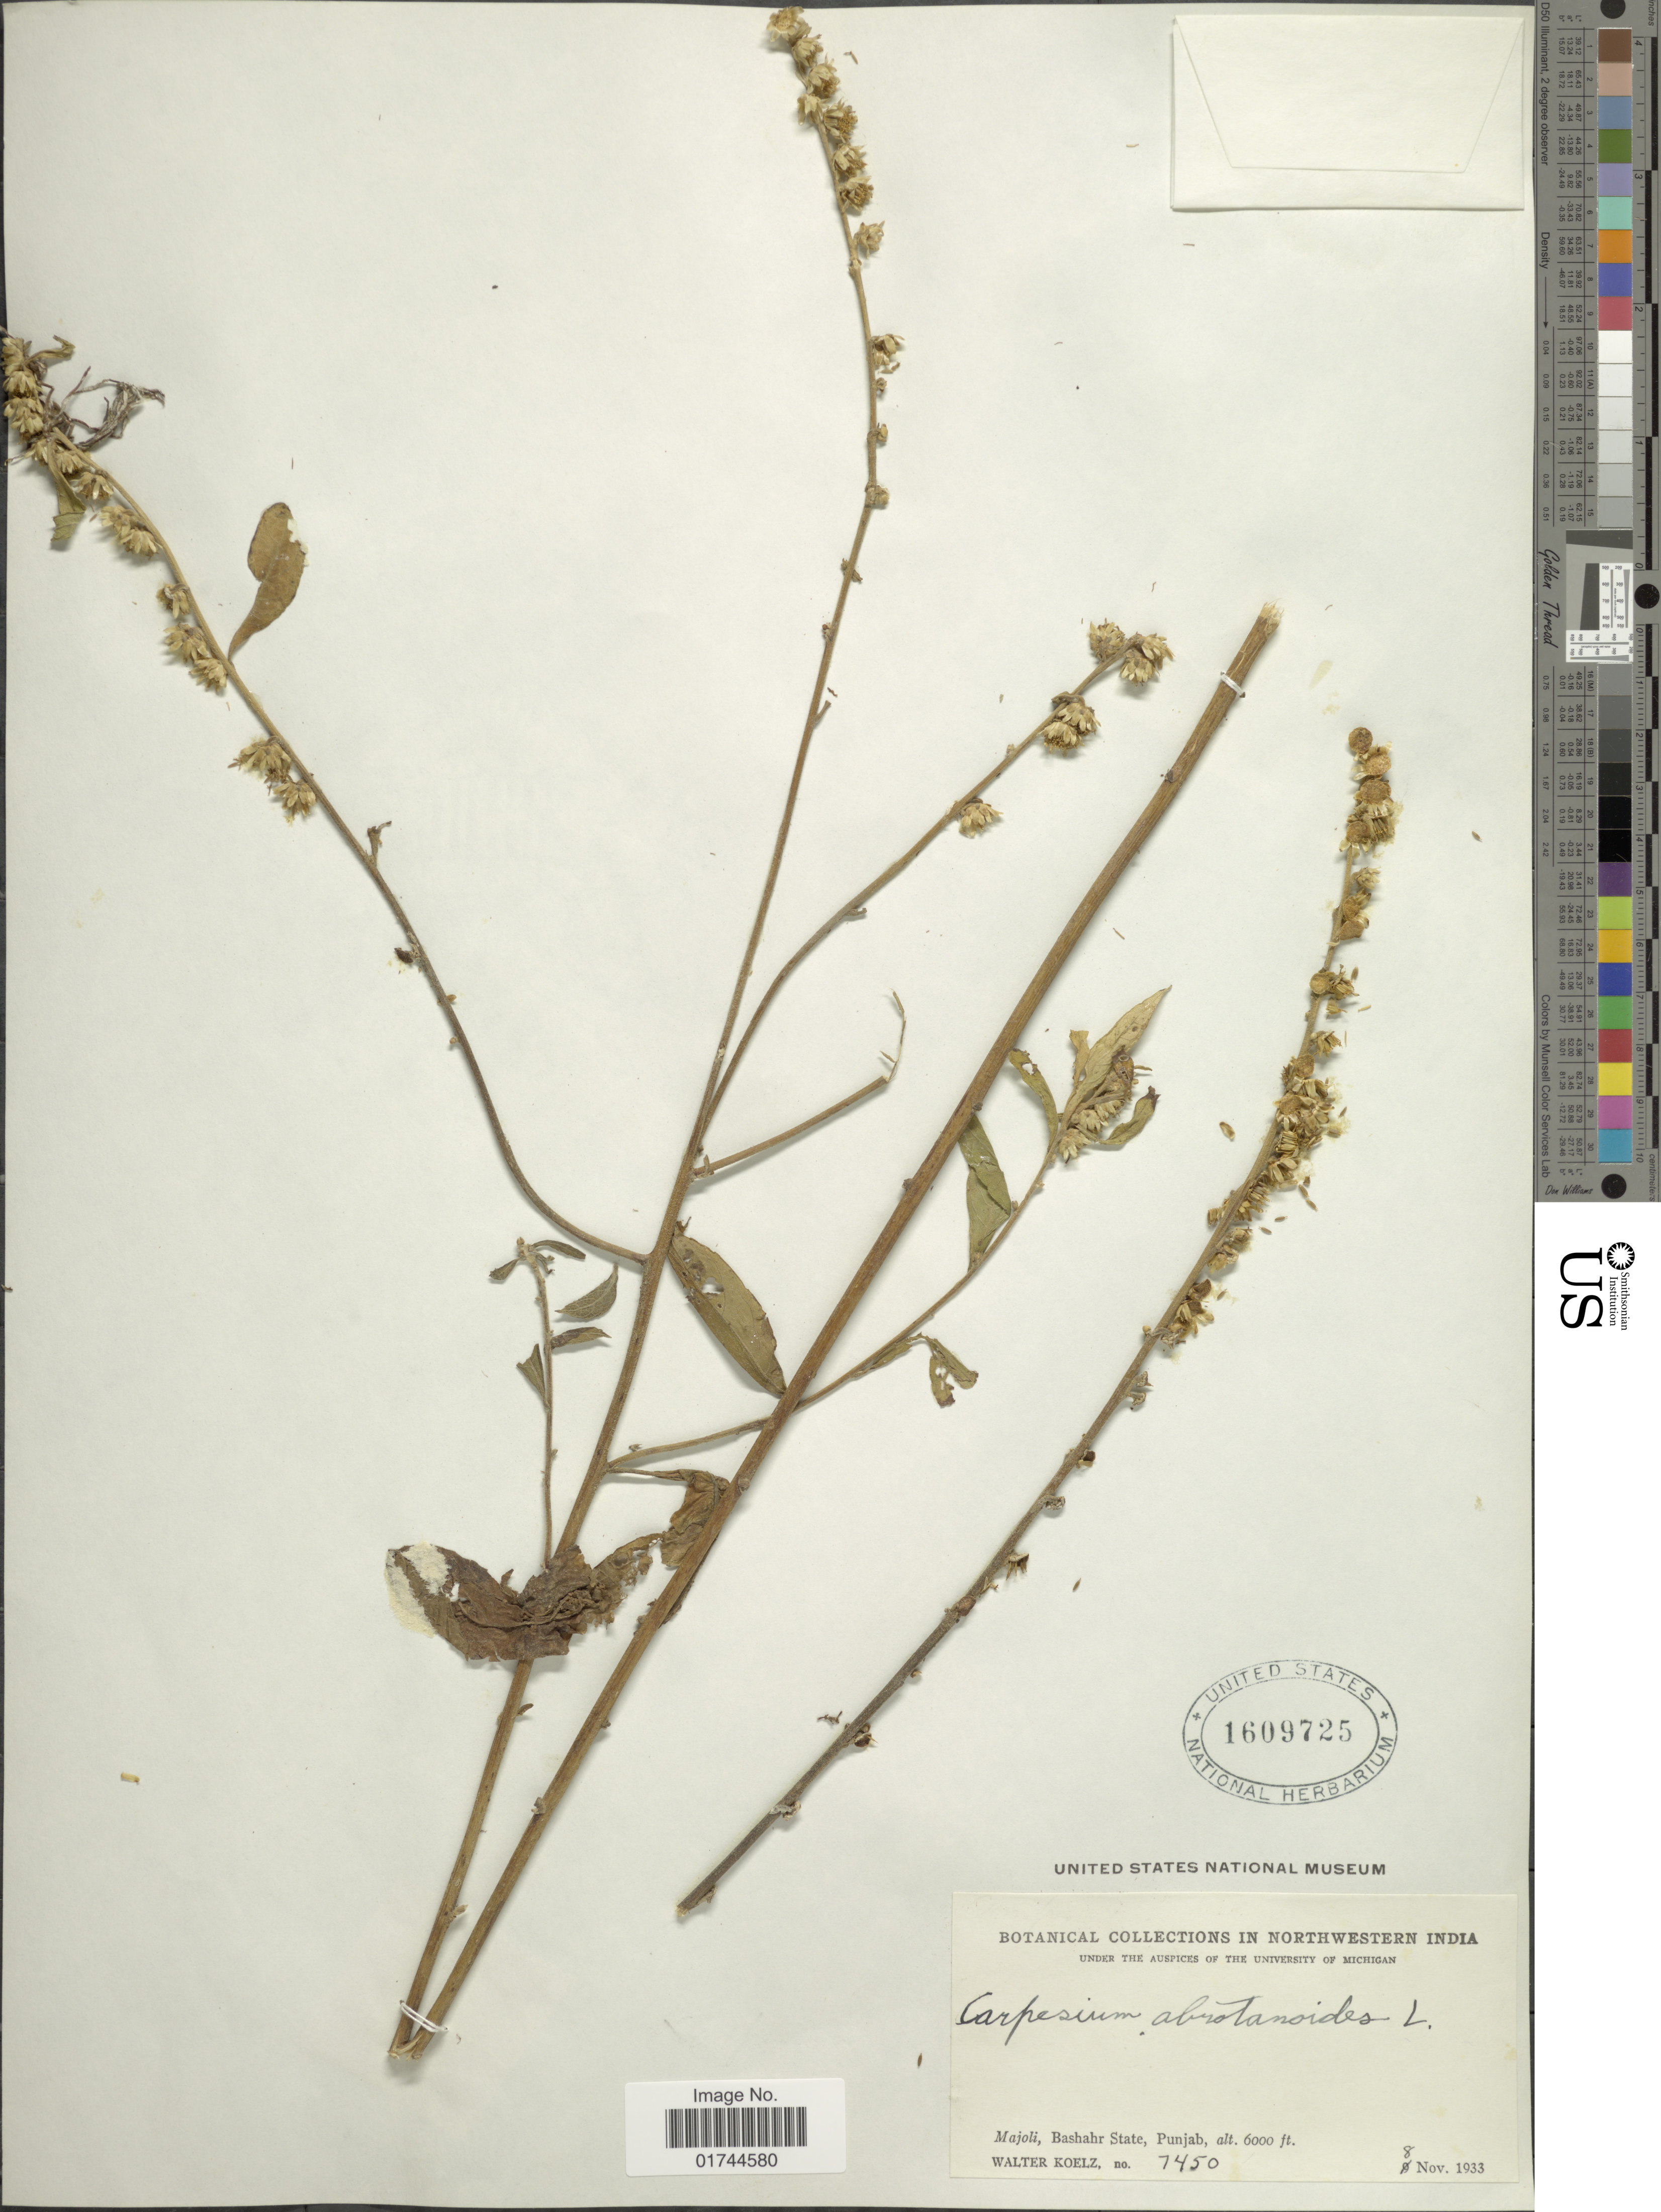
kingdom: Plantae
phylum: Tracheophyta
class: Magnoliopsida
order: Asterales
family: Asteraceae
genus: Carpesium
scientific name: Carpesium abrotanoides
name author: L.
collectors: W. N. Koelz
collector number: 7450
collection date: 1933-11-08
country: India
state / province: Punjab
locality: Northwestern India, Majoli, Bashahr State, Punjab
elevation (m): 1829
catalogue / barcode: US 1609725